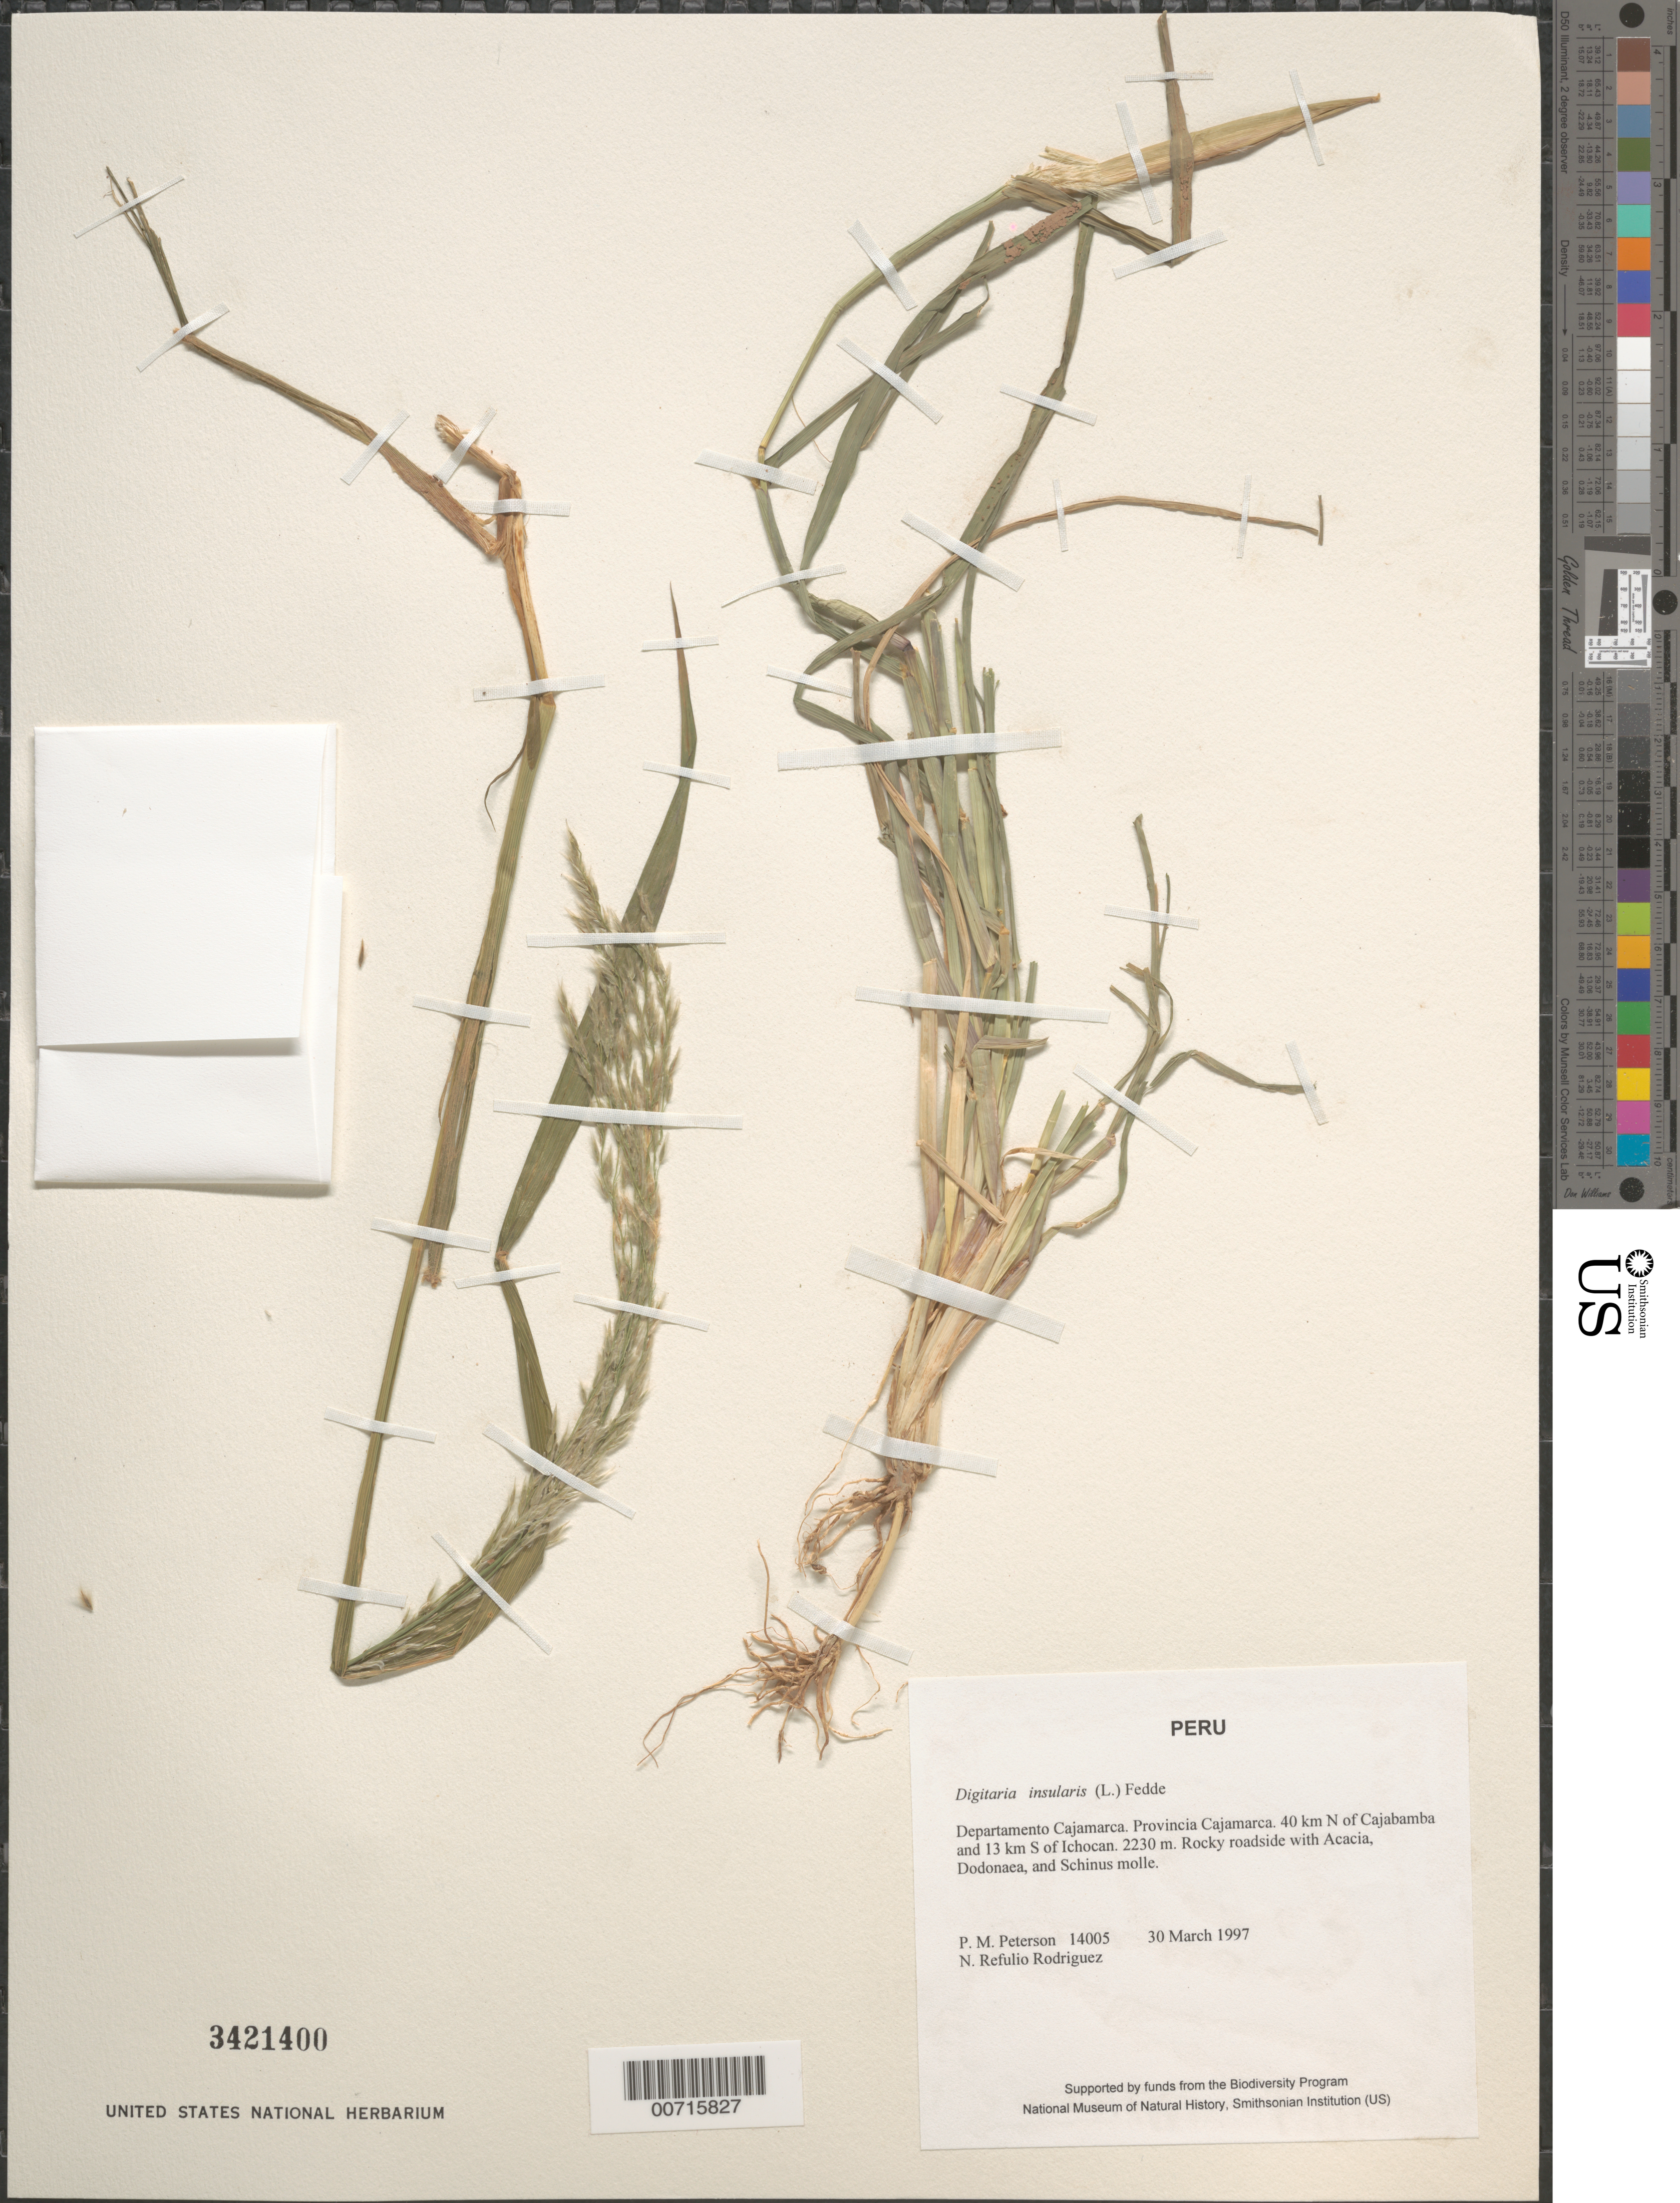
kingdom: Plantae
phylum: Tracheophyta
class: Liliopsida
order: Poales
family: Poaceae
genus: Digitaria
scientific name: Digitaria insularis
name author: (L.) Fedde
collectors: P. M. Peterson & N. Refulio-Rodríguez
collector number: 14005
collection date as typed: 30 Mar 1997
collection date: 1997-03-30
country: Peru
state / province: Cajamarca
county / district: Cajamarca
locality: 40 km N of Cajabamba and 13 km S of Ichocan.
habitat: Rocky roadside with Acacia, Dodonaea, and Schinus molle.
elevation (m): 2230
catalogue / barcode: US 3421400